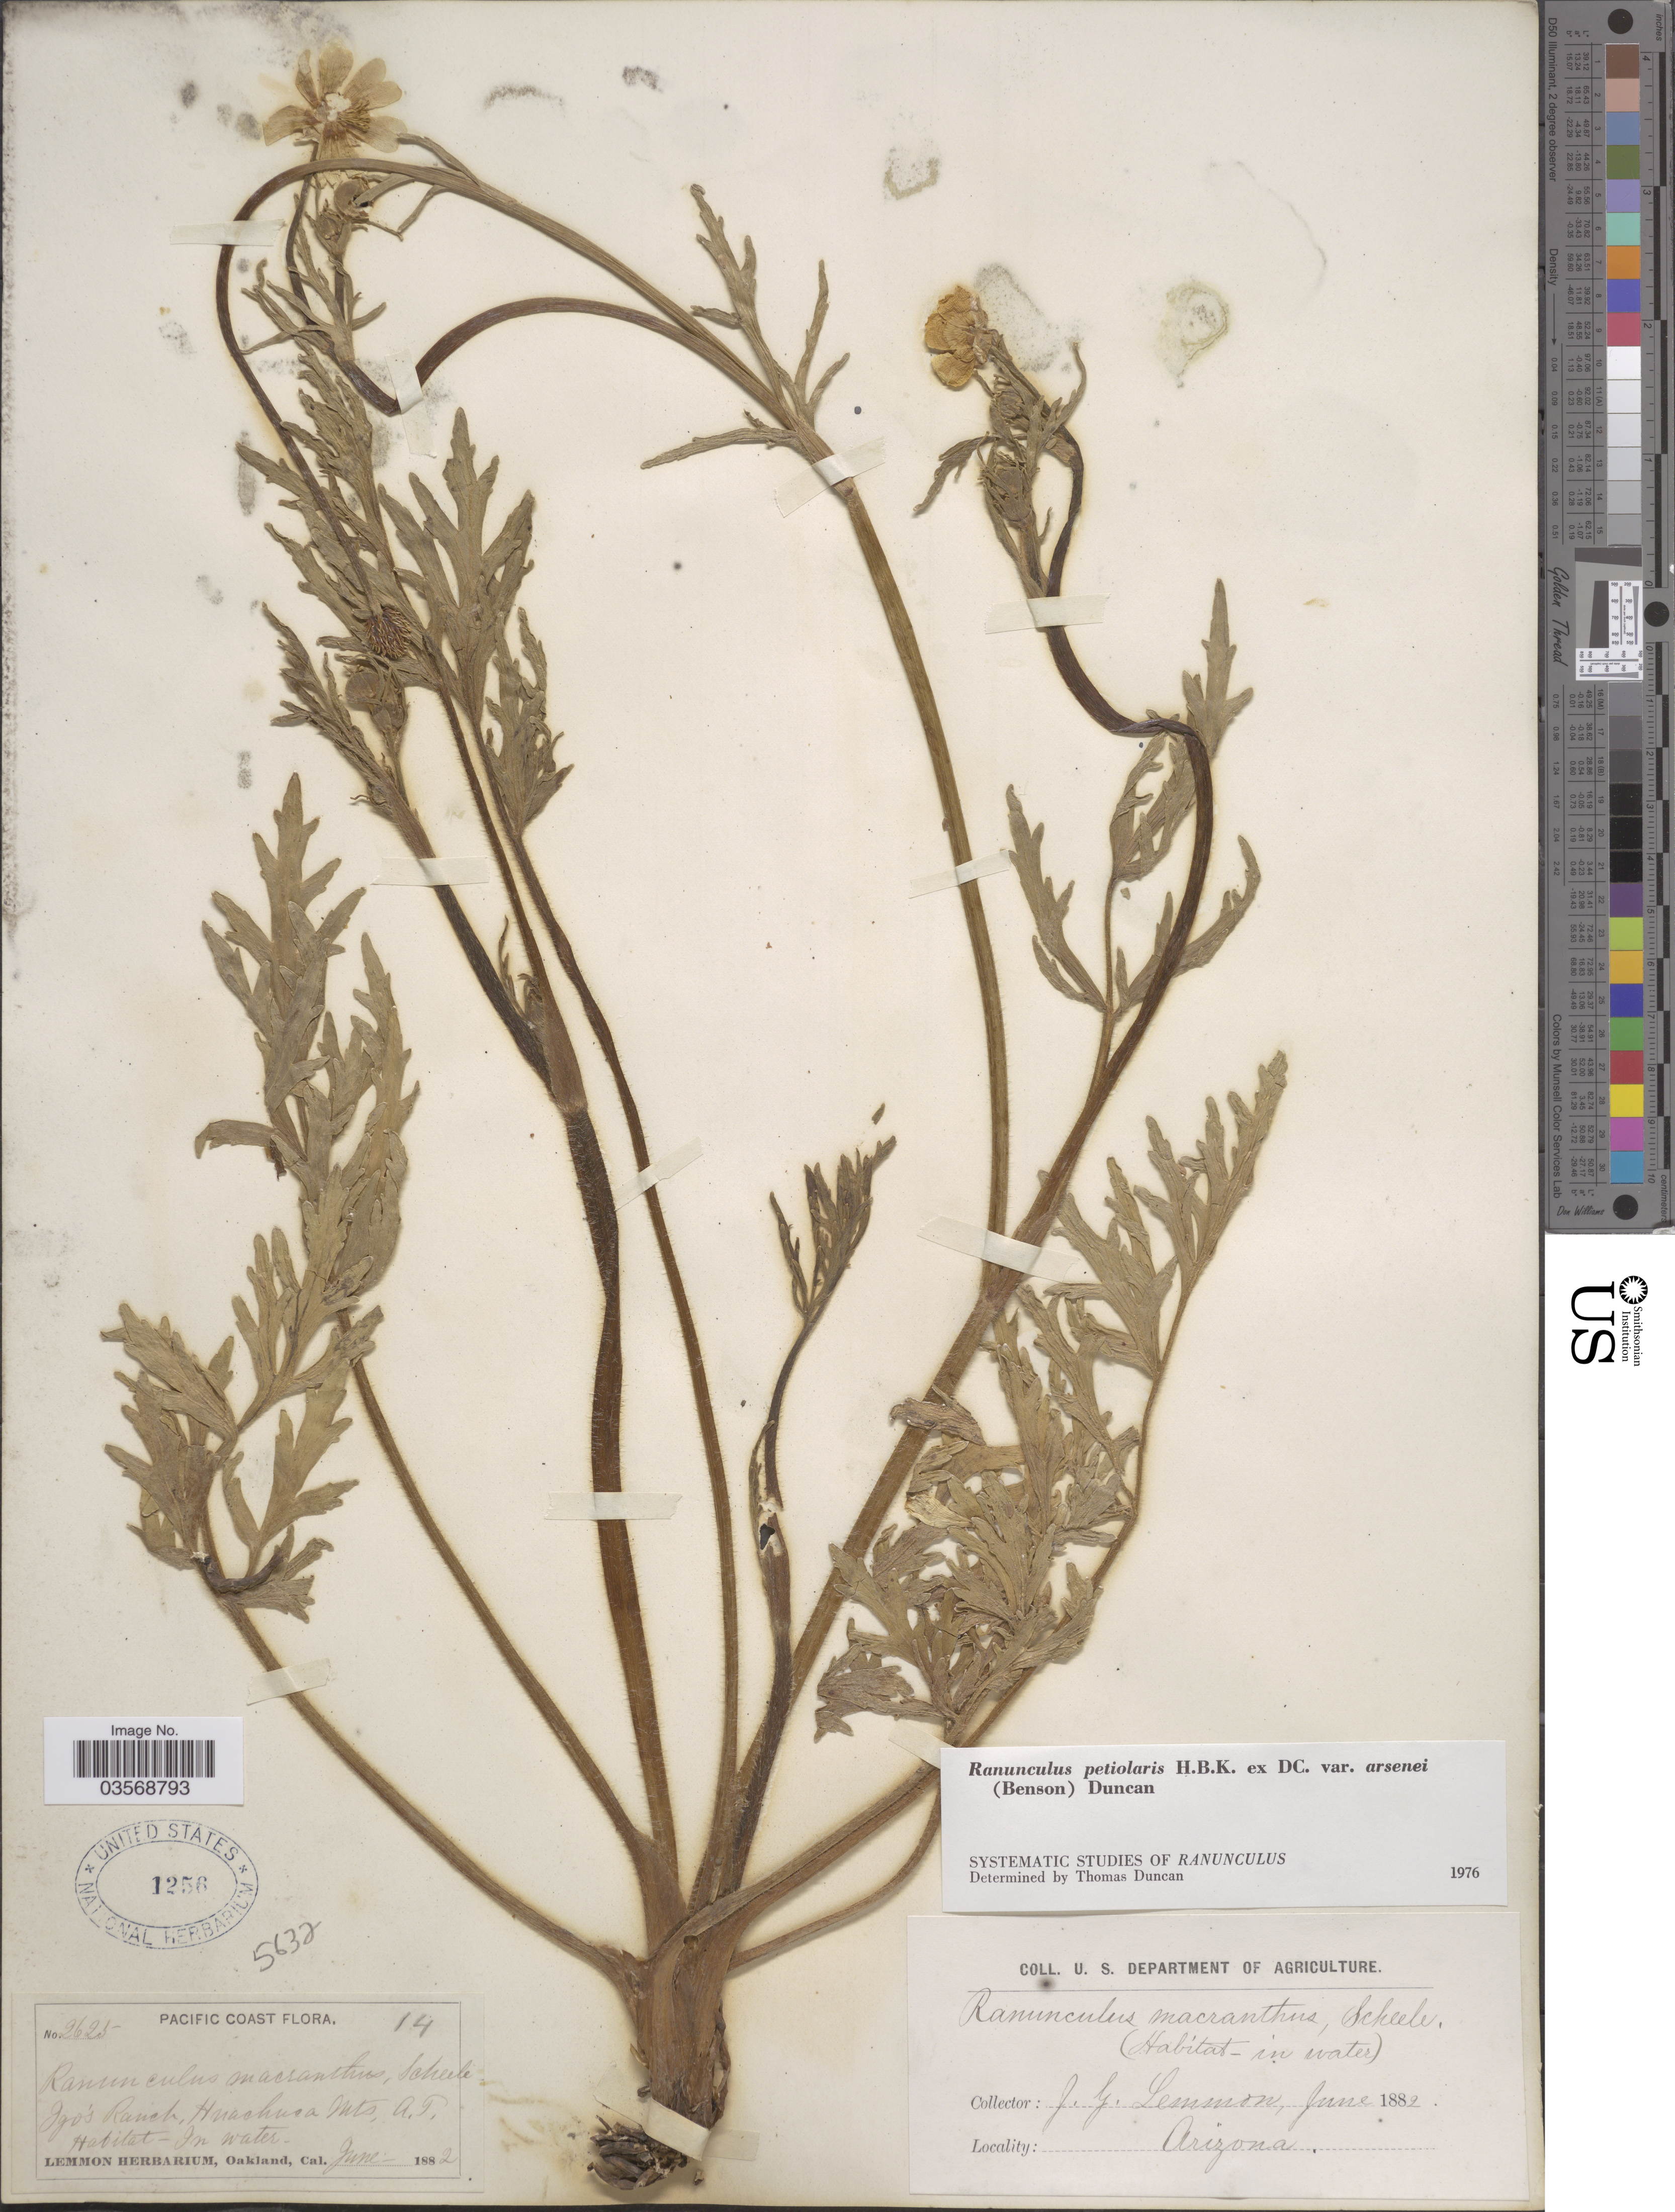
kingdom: Plantae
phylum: Tracheophyta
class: Magnoliopsida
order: Ranunculales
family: Ranunculaceae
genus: Ranunculus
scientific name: Ranunculus petiolaris var. arsenei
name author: (L.D. Benson) Duncan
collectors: J. Lemmon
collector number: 2625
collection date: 1882-06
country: United States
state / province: Arizona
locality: Igo's Ranch, Huachuca Mts. A. T.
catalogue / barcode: US 1256